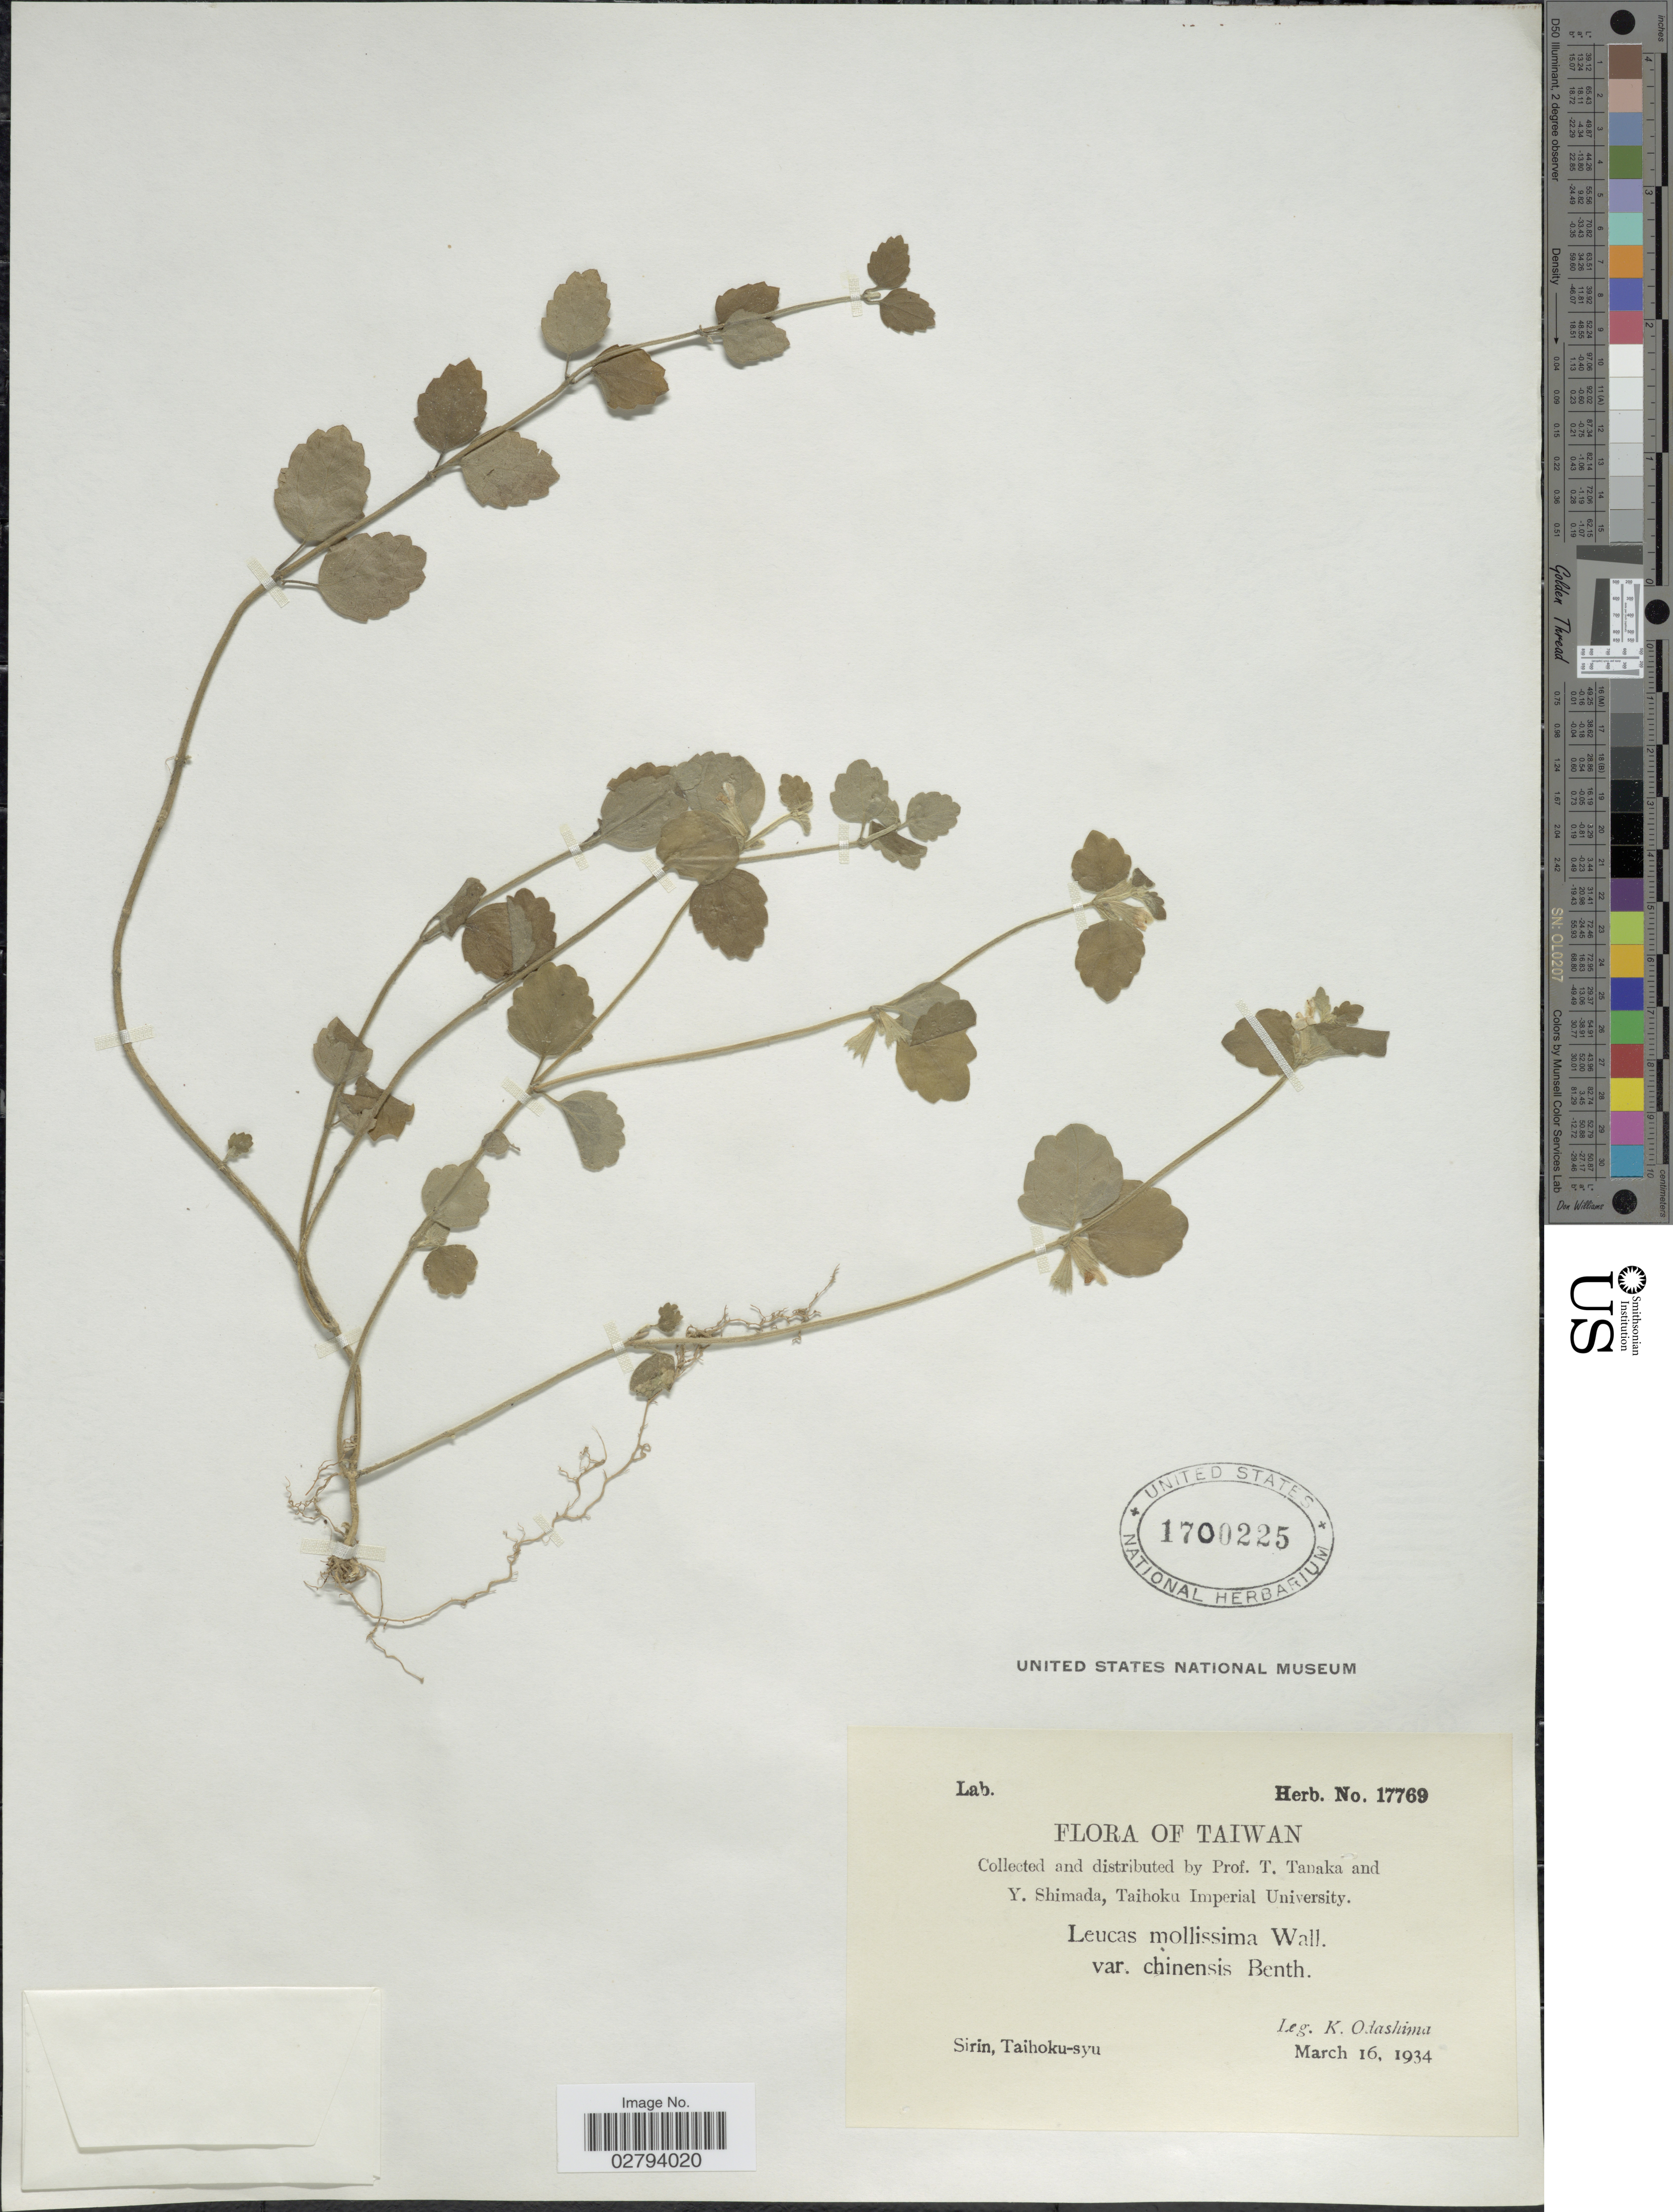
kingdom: Plantae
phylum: Tracheophyta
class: Magnoliopsida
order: Lamiales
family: Lamiaceae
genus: Leucas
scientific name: Leucas mollissima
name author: Gürke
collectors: K. Odashima, T. Tanaka & Y. Shimada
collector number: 17769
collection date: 1934-03-16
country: Taiwan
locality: Sirin, Taihoku-syu.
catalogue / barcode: US 1700225